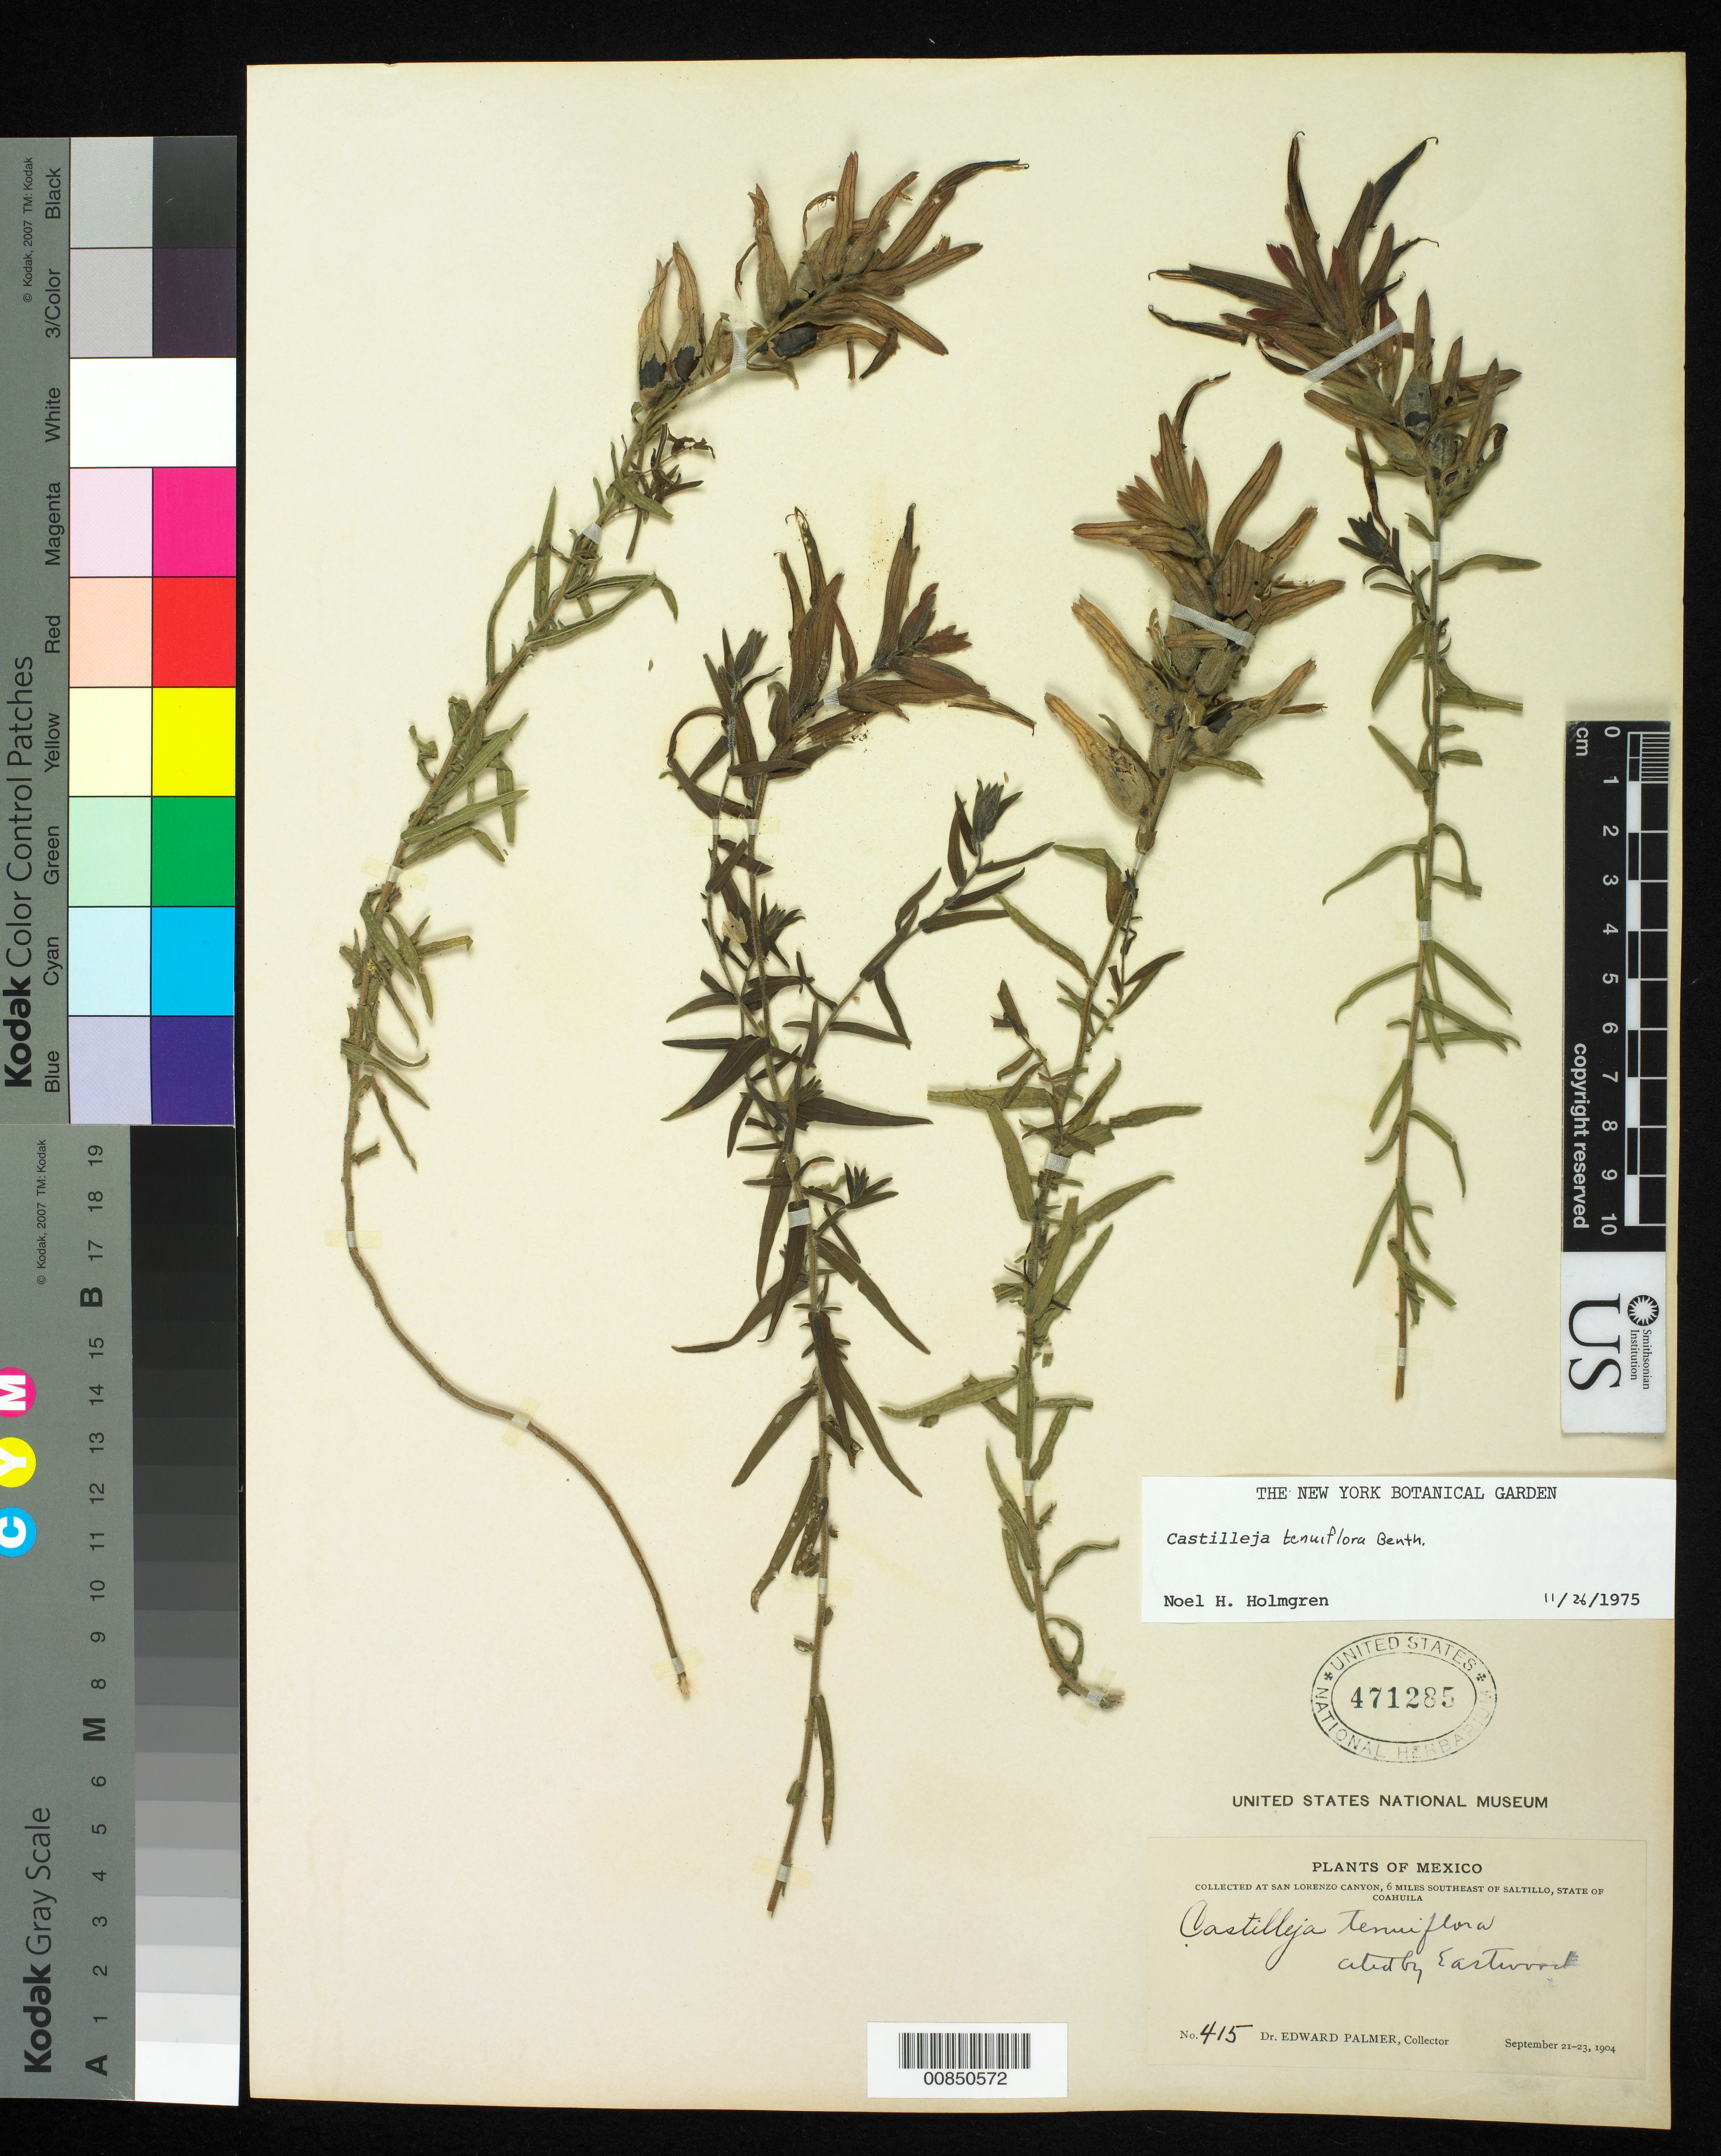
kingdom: Plantae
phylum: Tracheophyta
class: Magnoliopsida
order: Lamiales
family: Orobanchaceae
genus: Castilleja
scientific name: Castilleja tenuiflora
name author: Benth.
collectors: E. Palmer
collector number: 415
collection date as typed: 21 Sep 1904 to 23 Sep 1904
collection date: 1904-09-21/1904-09-23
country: Mexico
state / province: Coahuila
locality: San Lorenzo Canyon, 6 miles southeast of Saltillo, Coahuila.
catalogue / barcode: US 471285